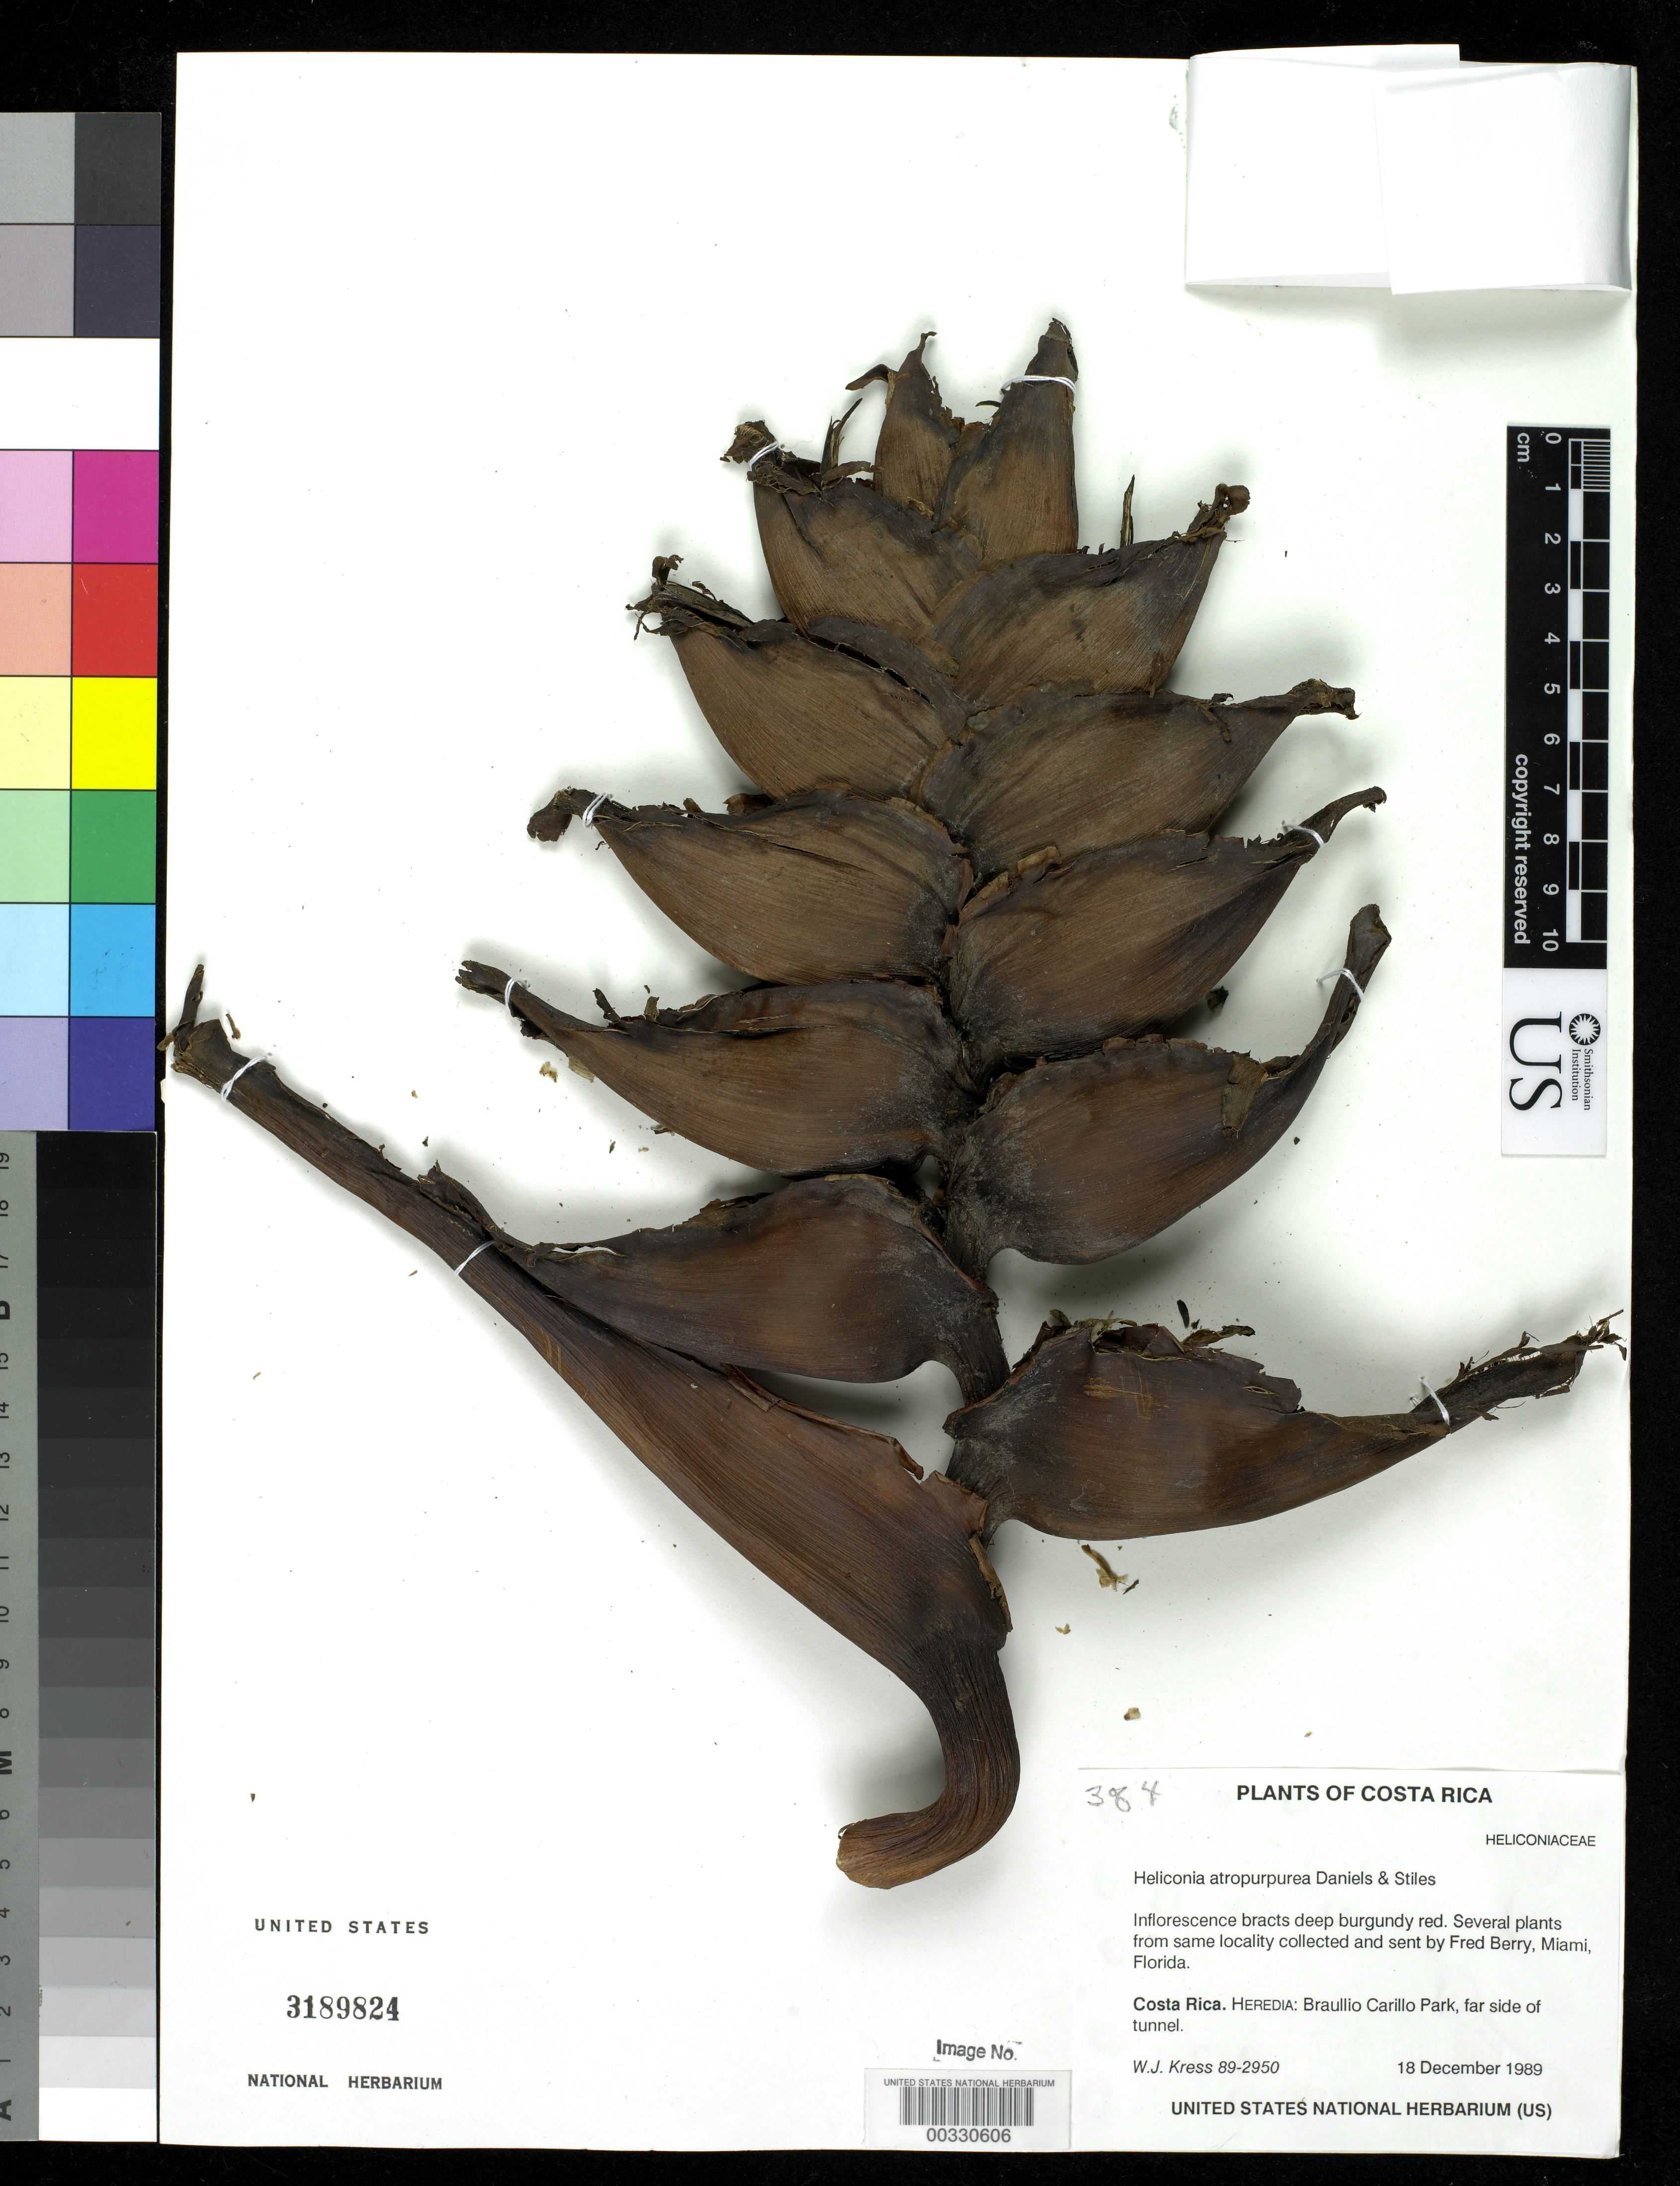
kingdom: Plantae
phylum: Tracheophyta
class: Liliopsida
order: Zingiberales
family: Heliconiaceae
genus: Heliconia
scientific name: Heliconia atropurpurea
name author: G.S. Daniels & F.G. Stiles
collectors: W. J. Kress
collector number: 89-2950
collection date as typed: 18 Dec 1989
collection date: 1989-12-18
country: Costa Rica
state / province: Heredia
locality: Braullio carillo park, far side of tunnel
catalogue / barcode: US 3189824